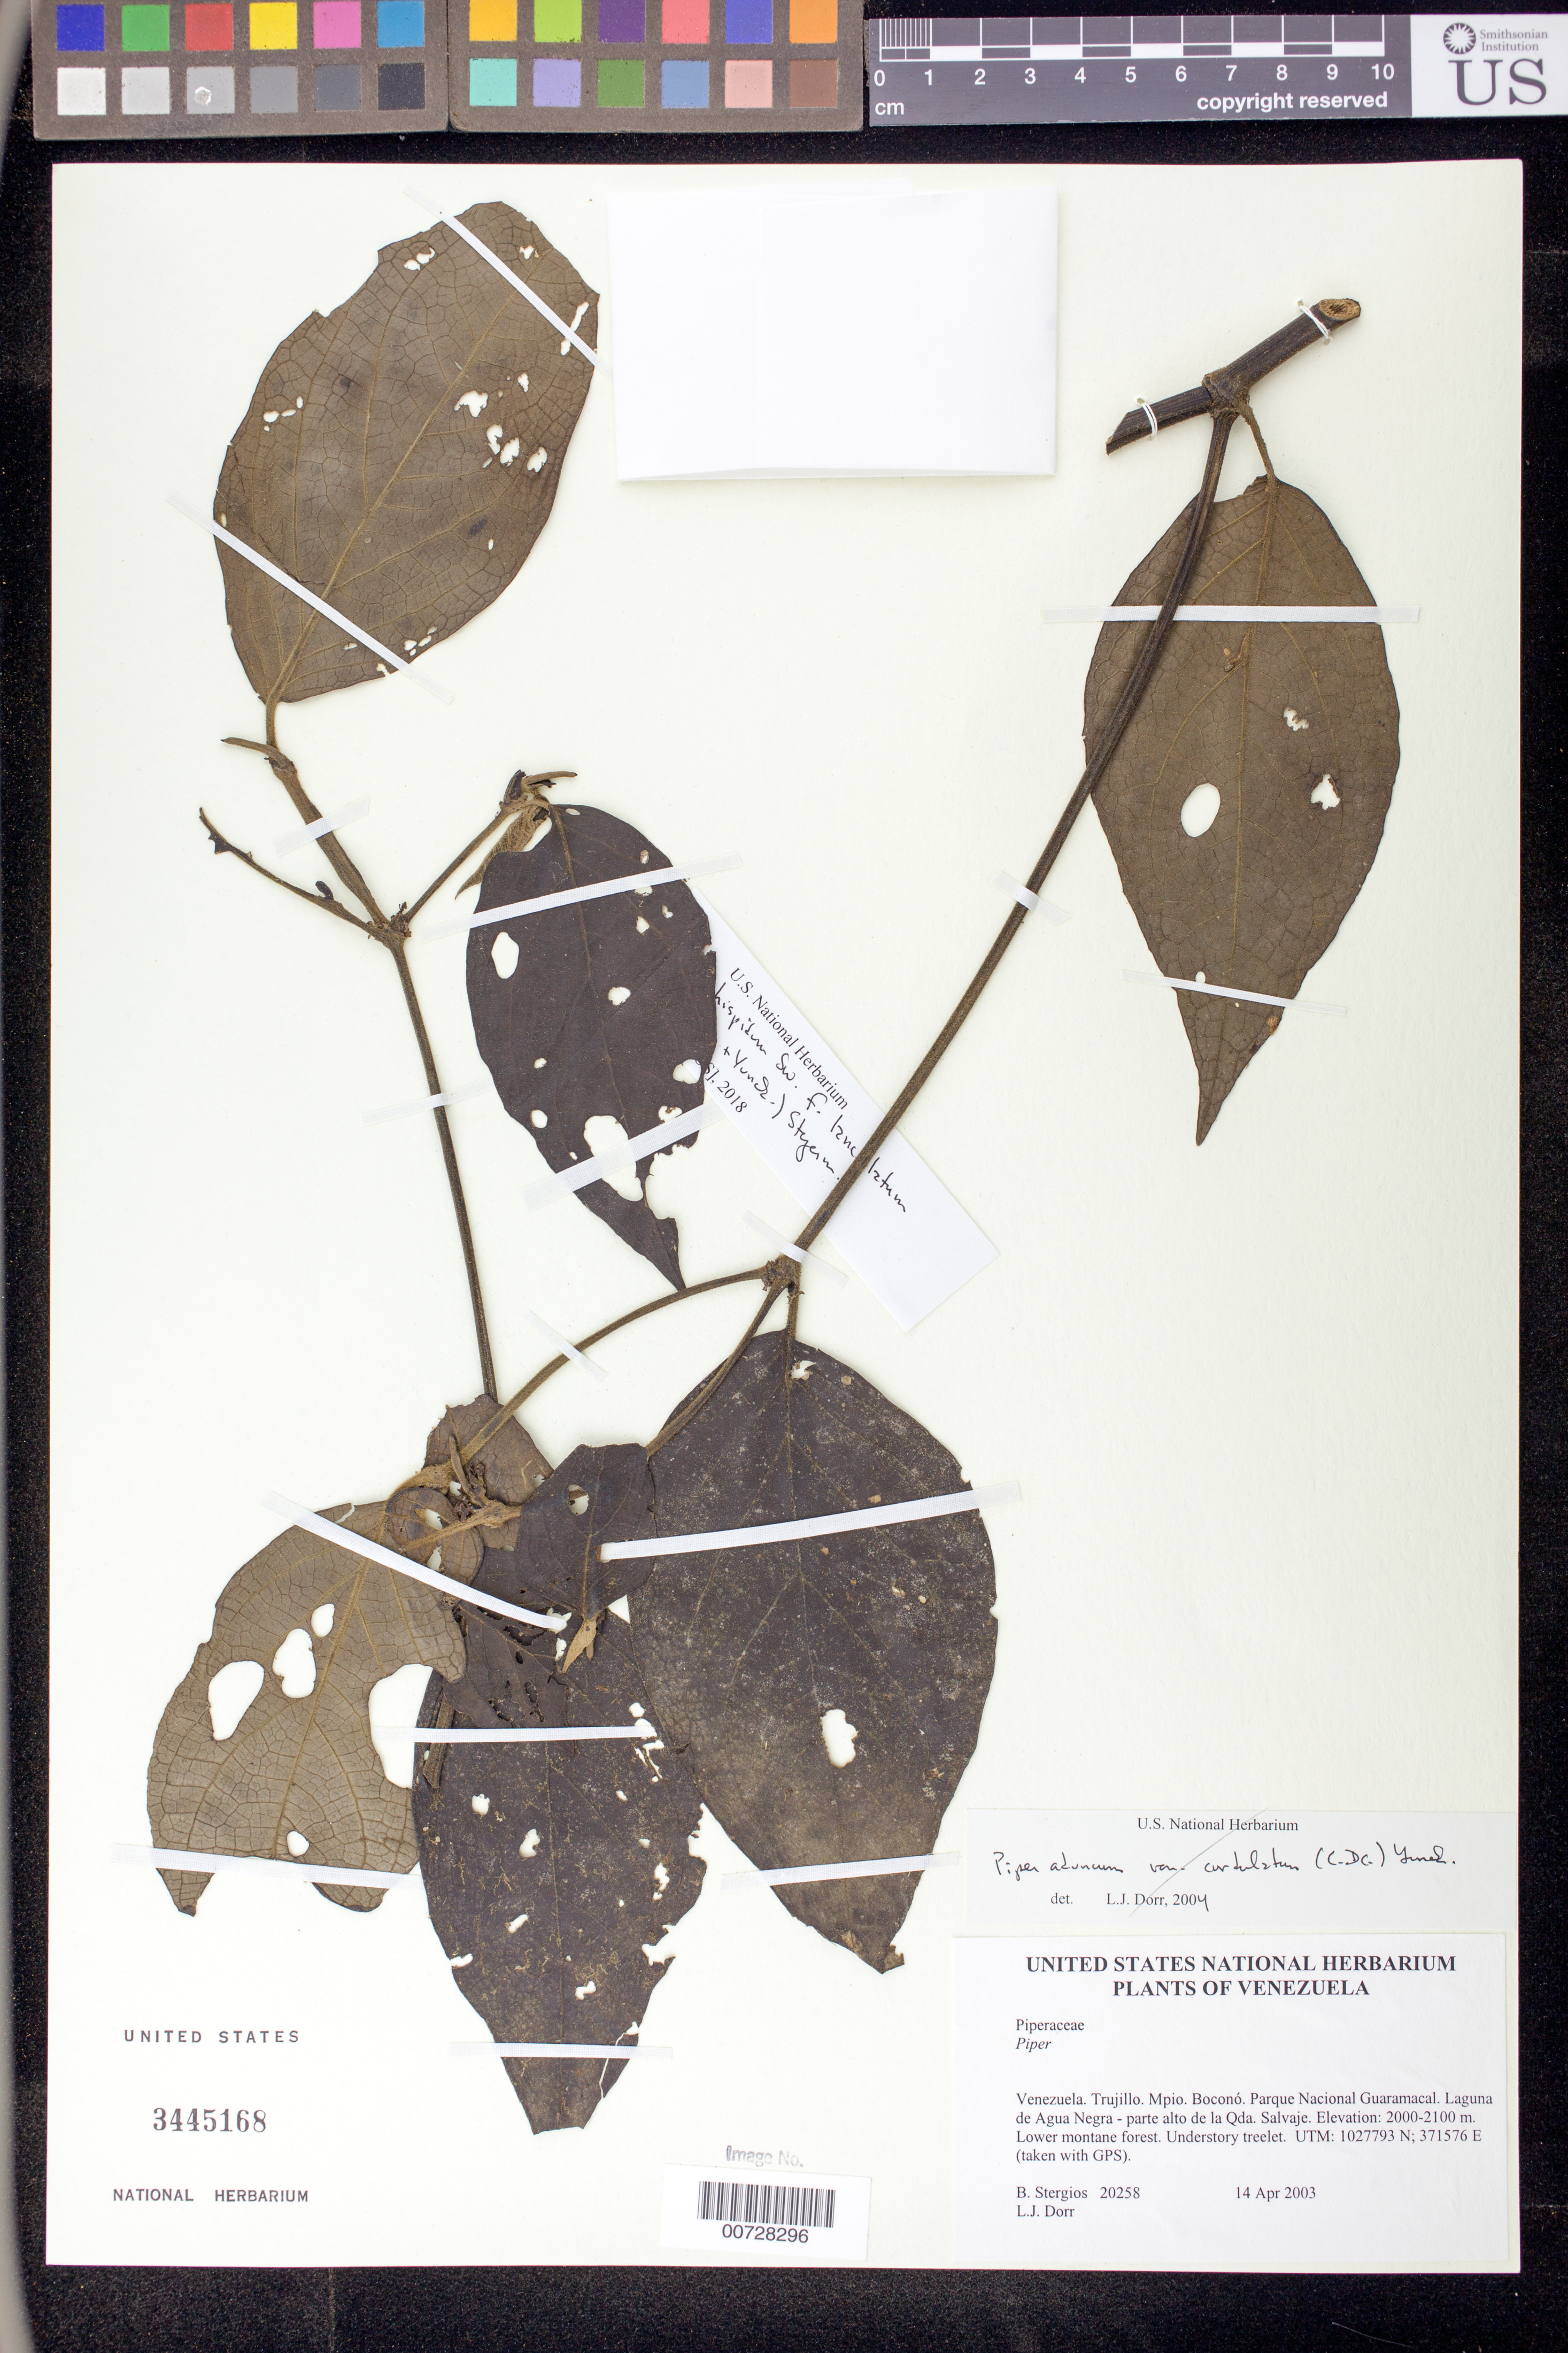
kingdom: Plantae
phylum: Tracheophyta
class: Magnoliopsida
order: Piperales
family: Piperaceae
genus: Piper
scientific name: Piper hispidum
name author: Sw.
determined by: Dorr, L. J., (BOT), Smithsonian Institution - National Museum of Natural History (UNITED STATES)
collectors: B. G. Stergios & L. J. Dorr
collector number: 20258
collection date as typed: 14 Apr 2003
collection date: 2003-04-14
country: Venezuela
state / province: Trujillo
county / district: Boconó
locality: Parque Nacional Guaramacal. Laguna de Agua Negra - parte alto de la Qda. Salvaje.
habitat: Lower montane forest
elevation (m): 2000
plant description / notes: PORT, US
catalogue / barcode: US 3445168